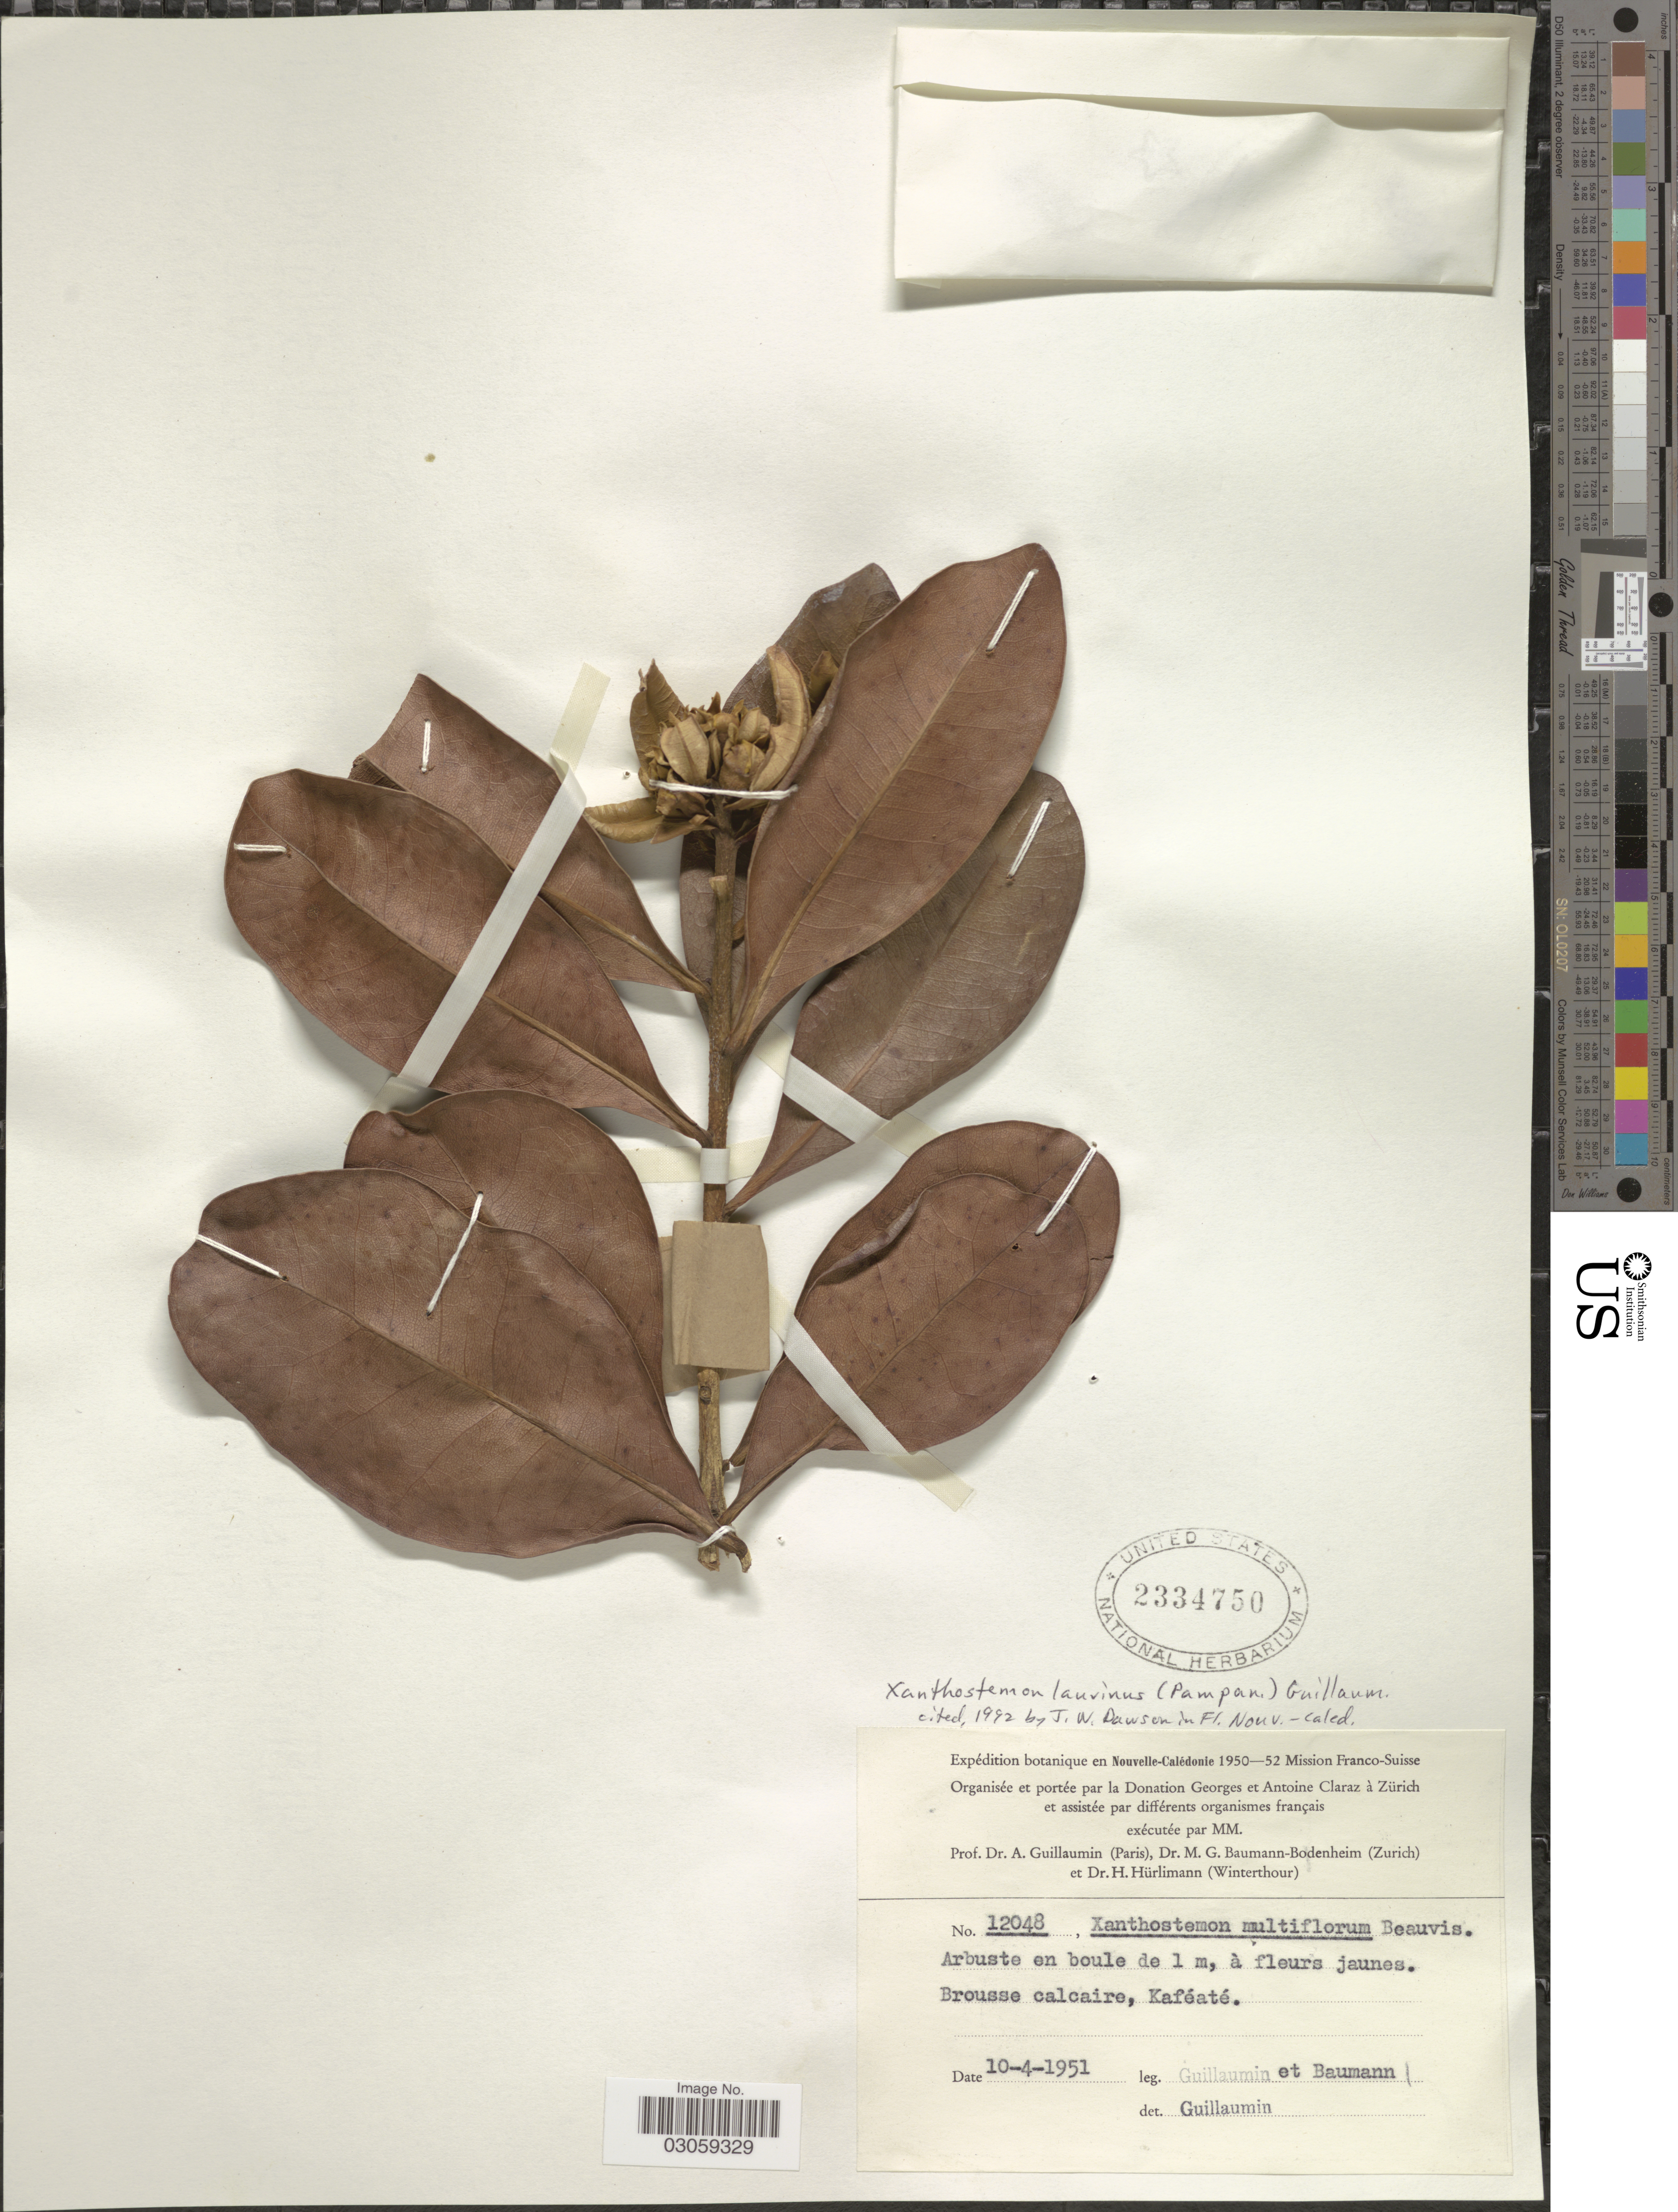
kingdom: Plantae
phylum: Tracheophyta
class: Magnoliopsida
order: Myrtales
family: Myrtaceae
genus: Xanthostemon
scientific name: Xanthostemon laurinus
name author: (Pamp.) Guillaumin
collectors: A. Guillaumin & M. G. Baumann-Bodenheim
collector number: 12048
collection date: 1951-04-10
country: New Caledonia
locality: En Nouvelle Calédonie. Brousse calcaire, Kaféaté.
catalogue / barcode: US 2334750